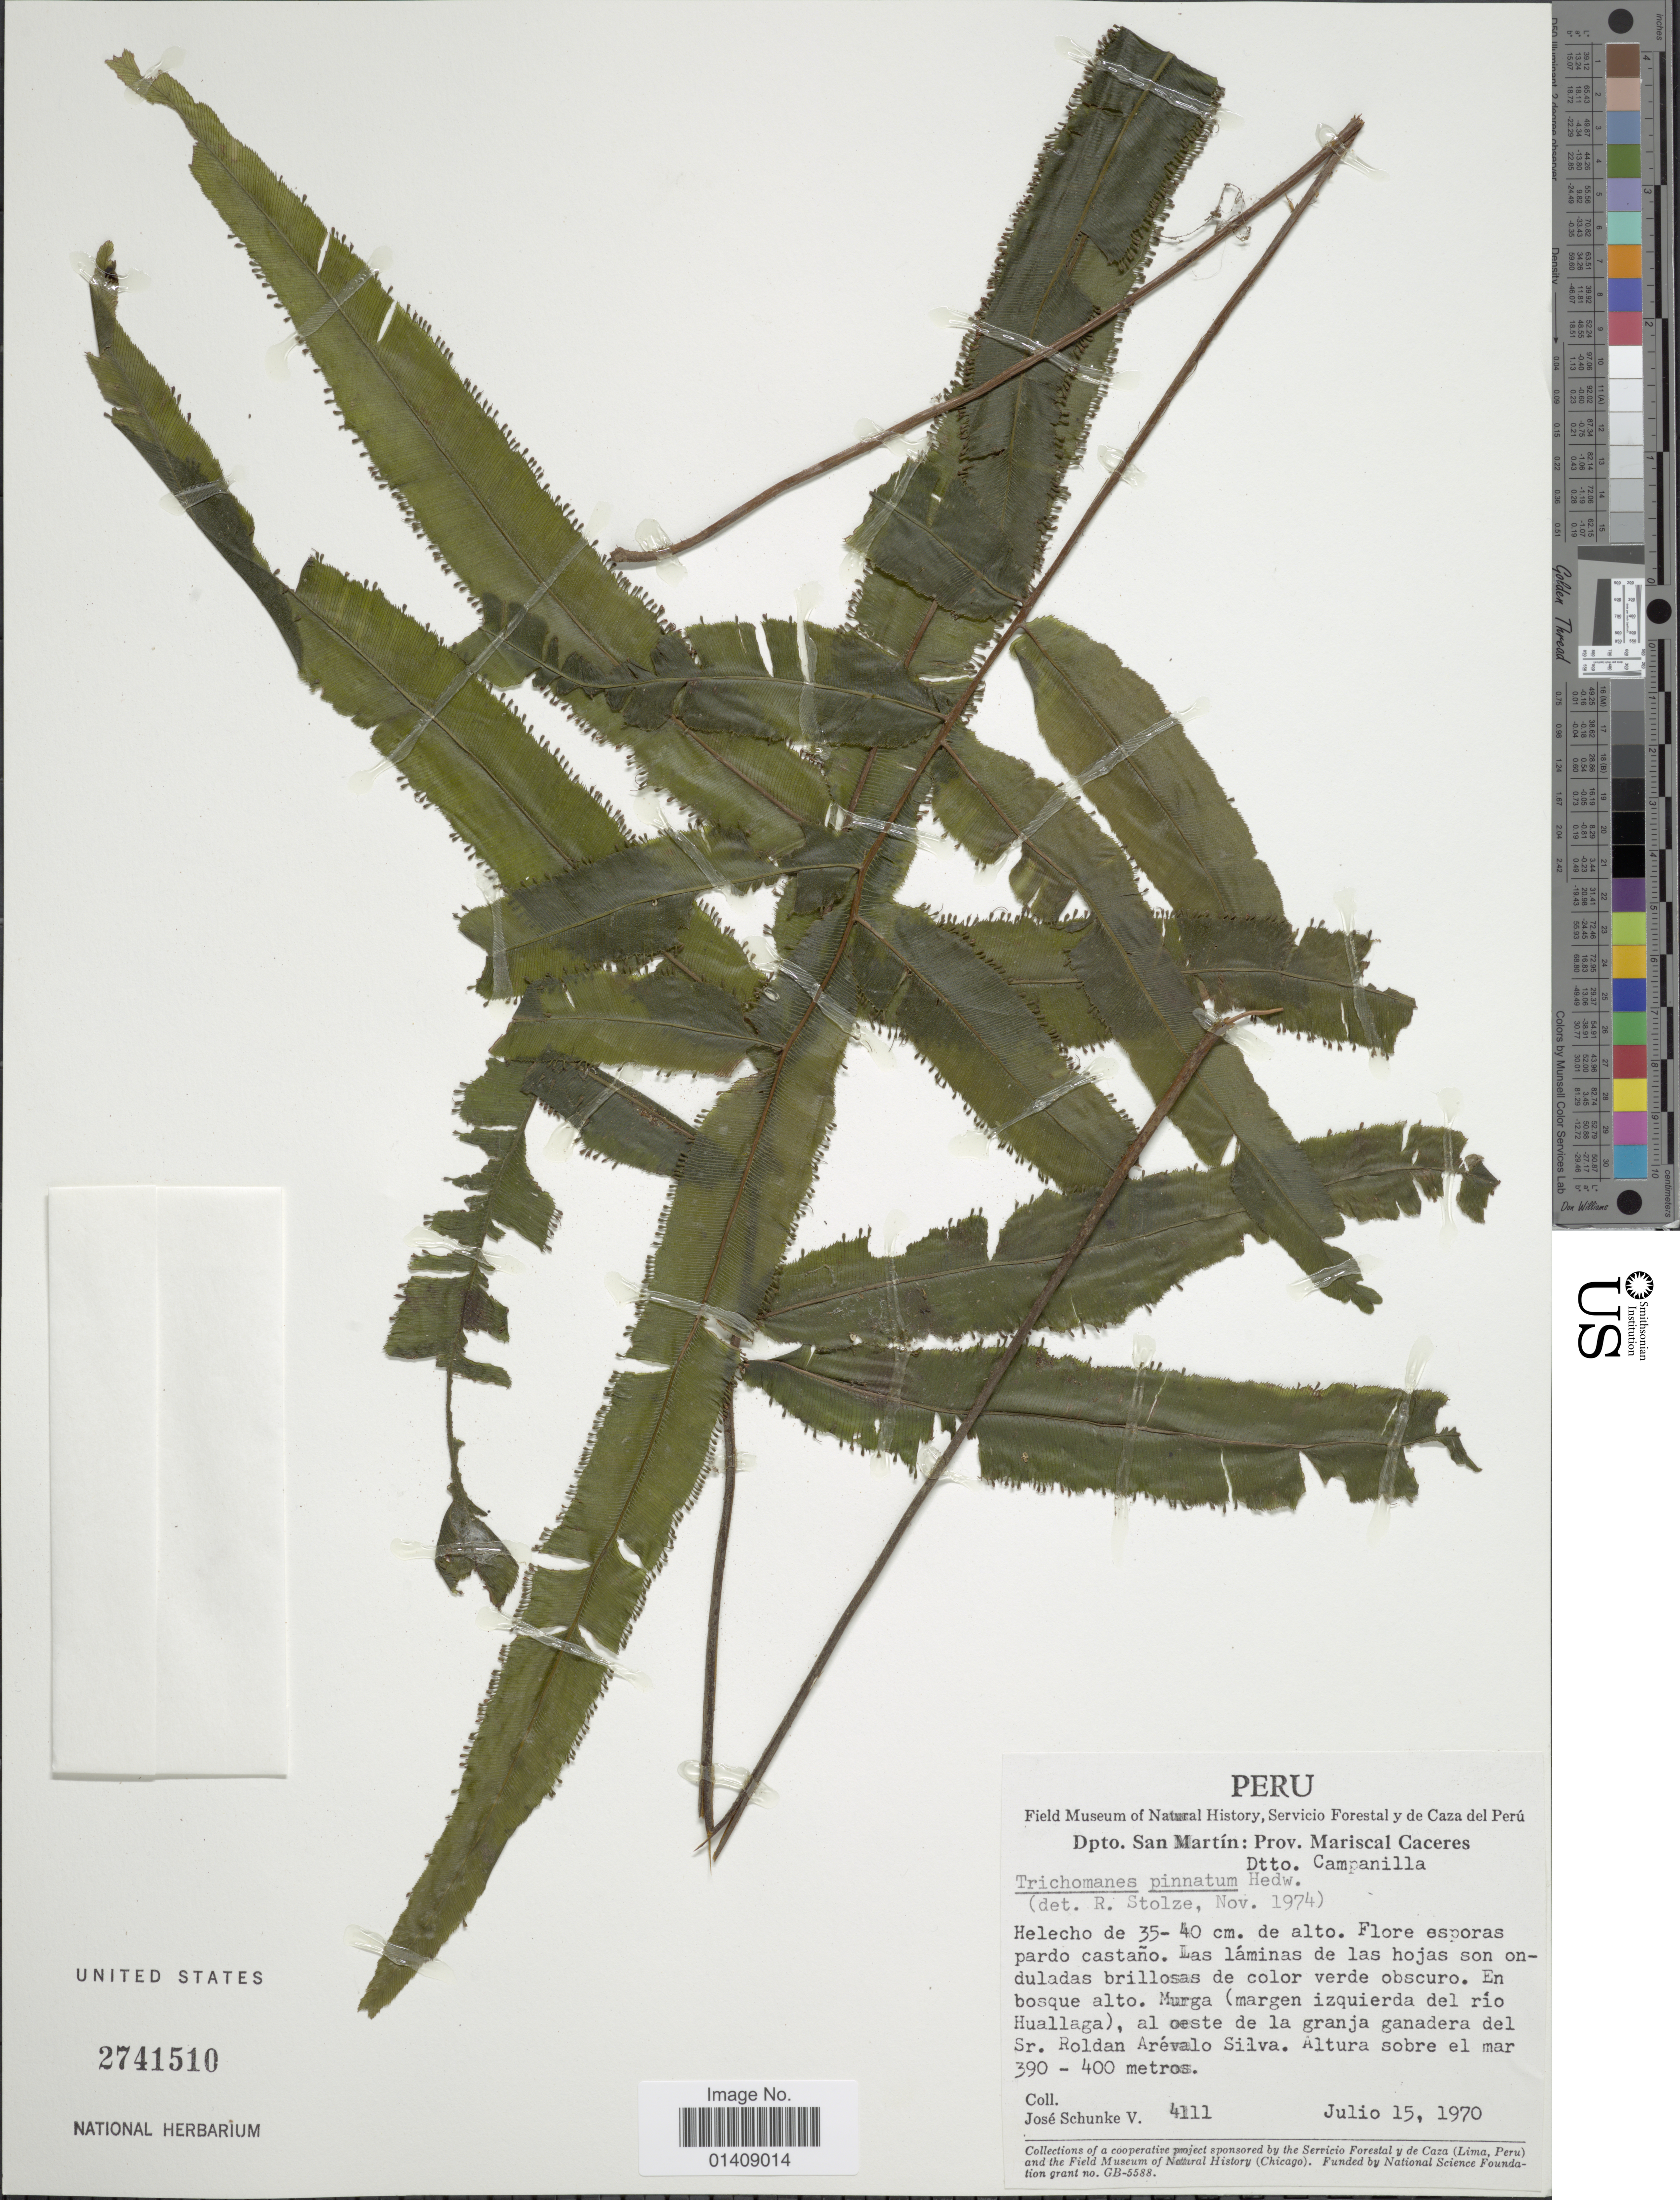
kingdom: Plantae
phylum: Tracheophyta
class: Polypodiopsida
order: Hymenophyllales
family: Hymenophyllaceae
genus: Trichomanes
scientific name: Trichomanes longifolium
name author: Desv.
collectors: J. Schunke Vigo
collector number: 4111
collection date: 1970-07-15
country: Peru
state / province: San Martín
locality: Prov. Mariscal Caceres. Dtto. Campanilla. En bosque alto. Murga (margen izquierda del rio Huallaga), al oeste de la granja ganadera del Sr. Roldan Arévalo Silva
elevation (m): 390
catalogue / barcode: US 2741510